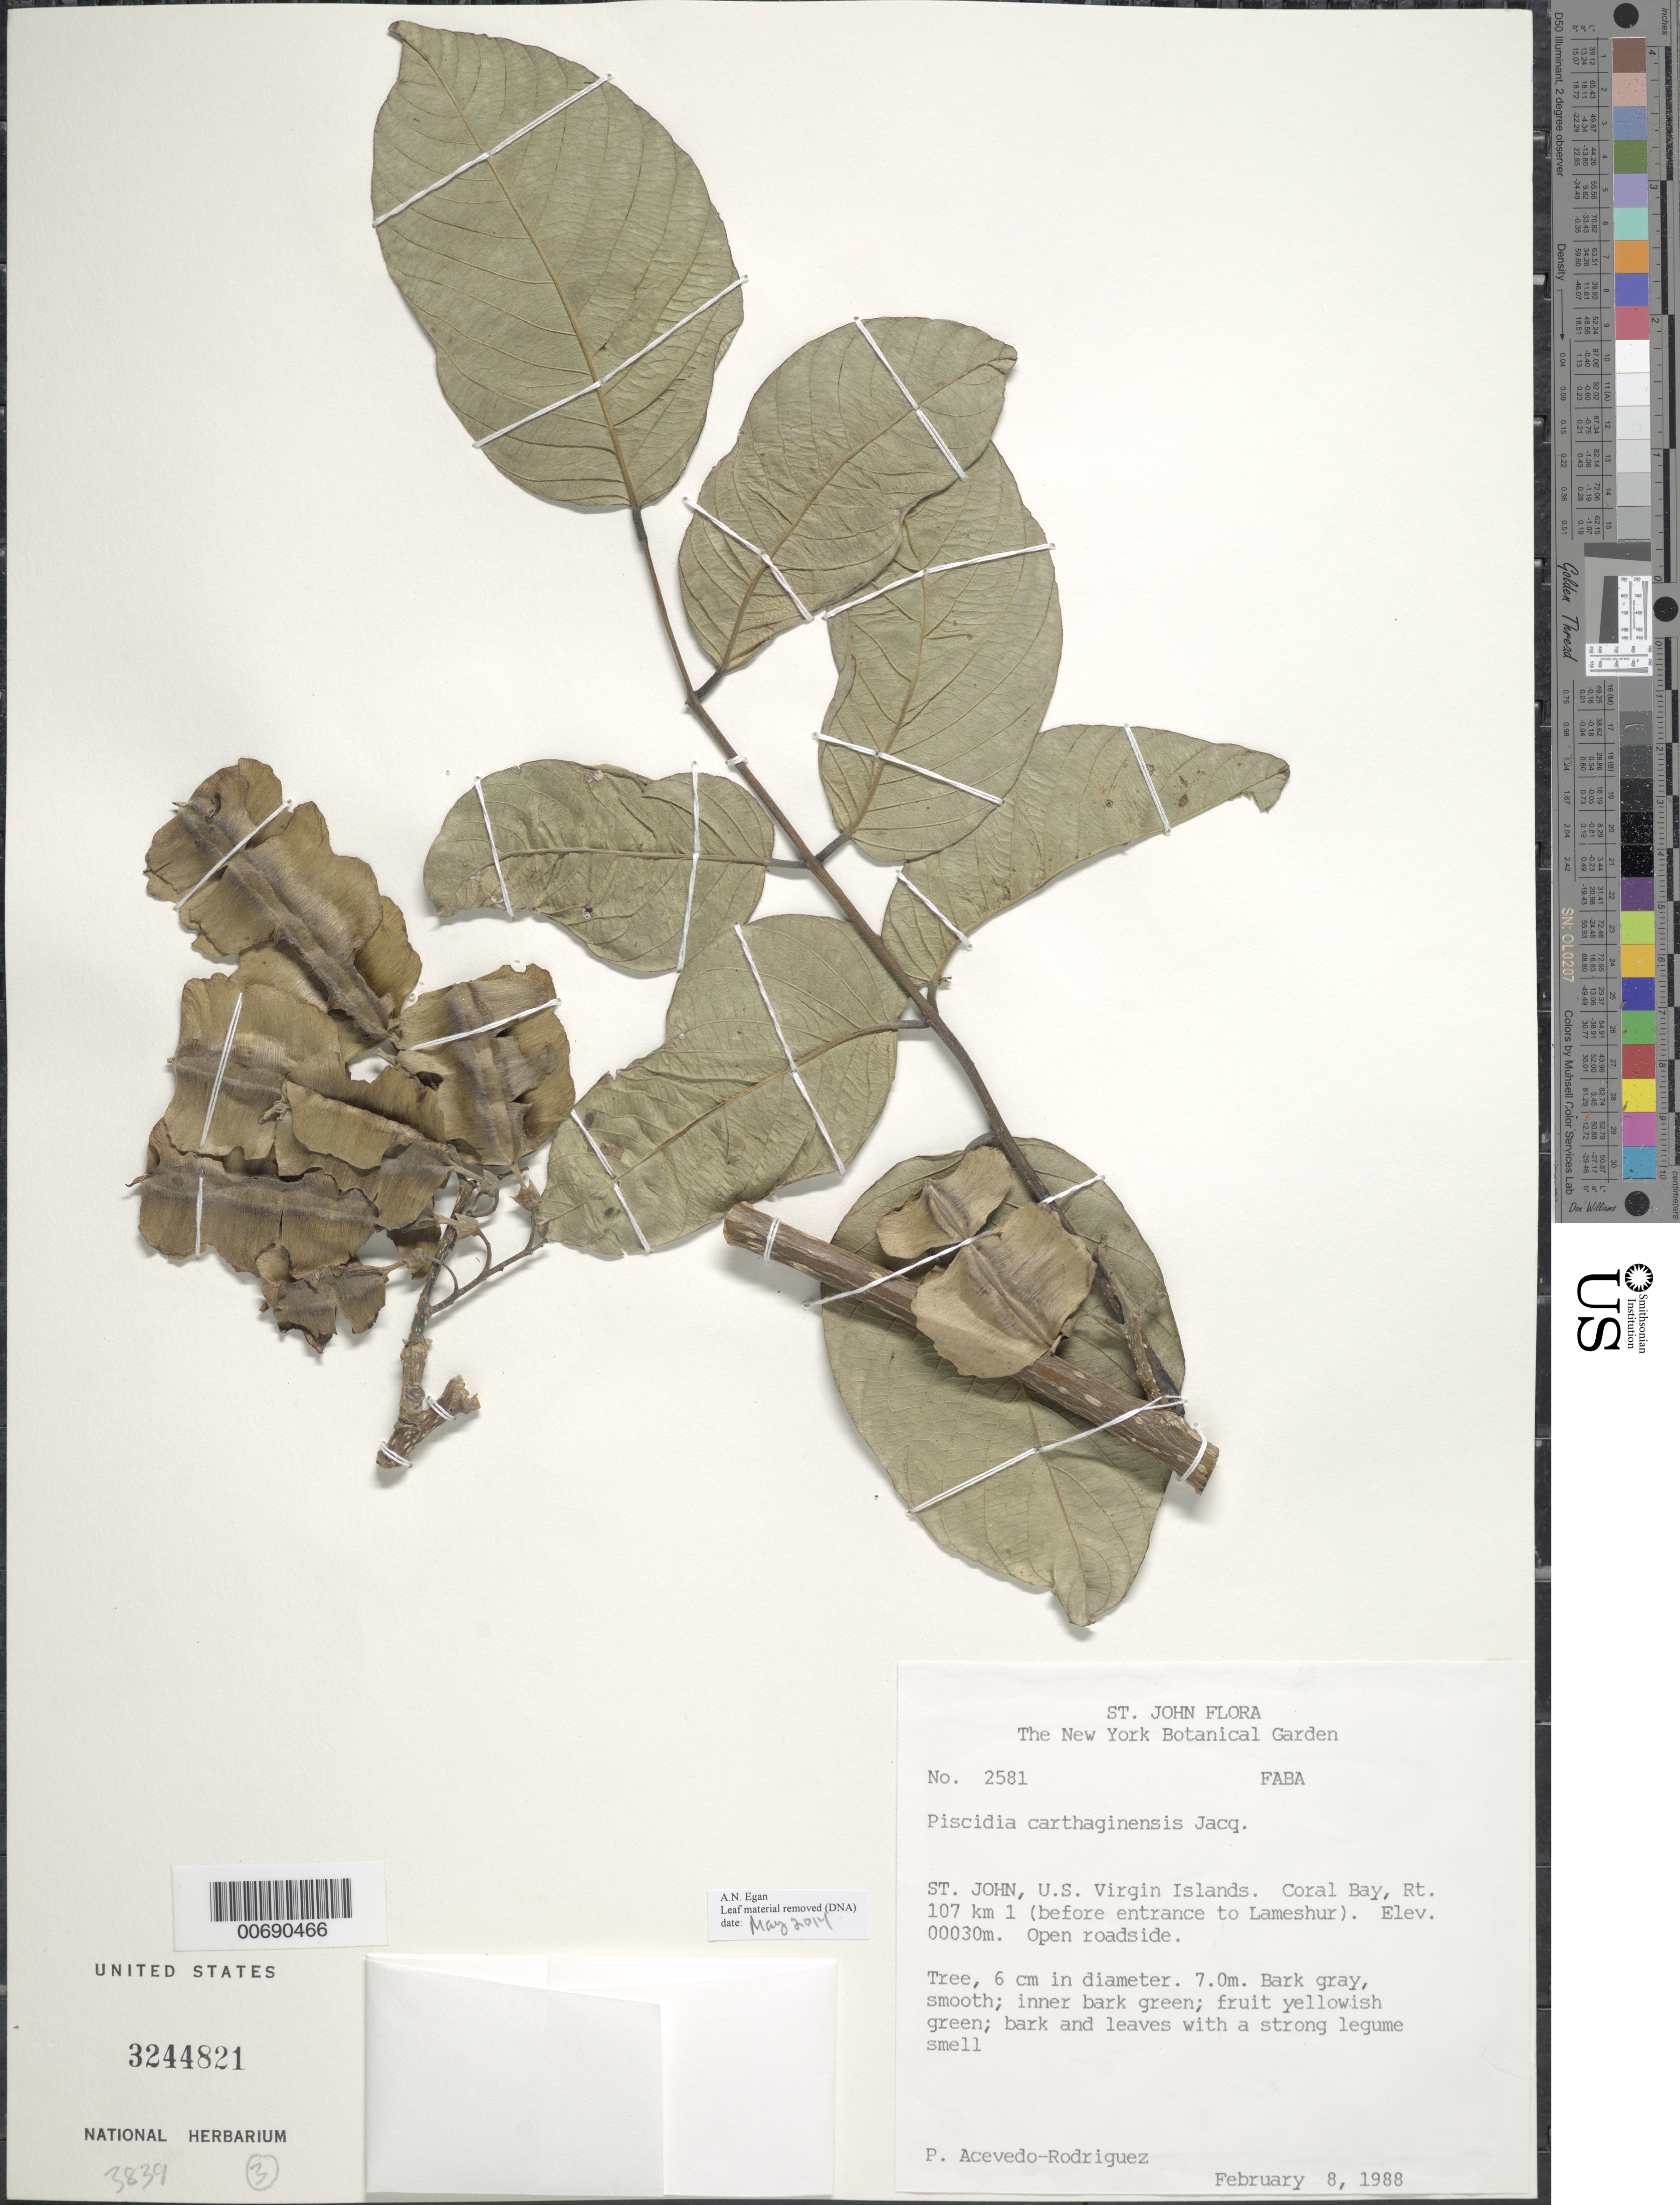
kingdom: Plantae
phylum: Tracheophyta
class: Magnoliopsida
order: Fabales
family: Fabaceae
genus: Piscidia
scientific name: Piscidia carthagenensis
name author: Jacq.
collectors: P. Acevedo-Rodr.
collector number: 2581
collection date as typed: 08 Feb 1988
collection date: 1988-02-08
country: U.S. Virgin Islands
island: St. John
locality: Rt. 107 km 1 (before entrance to Lameshur)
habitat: Open roadside.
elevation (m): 30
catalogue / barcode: US 3244821